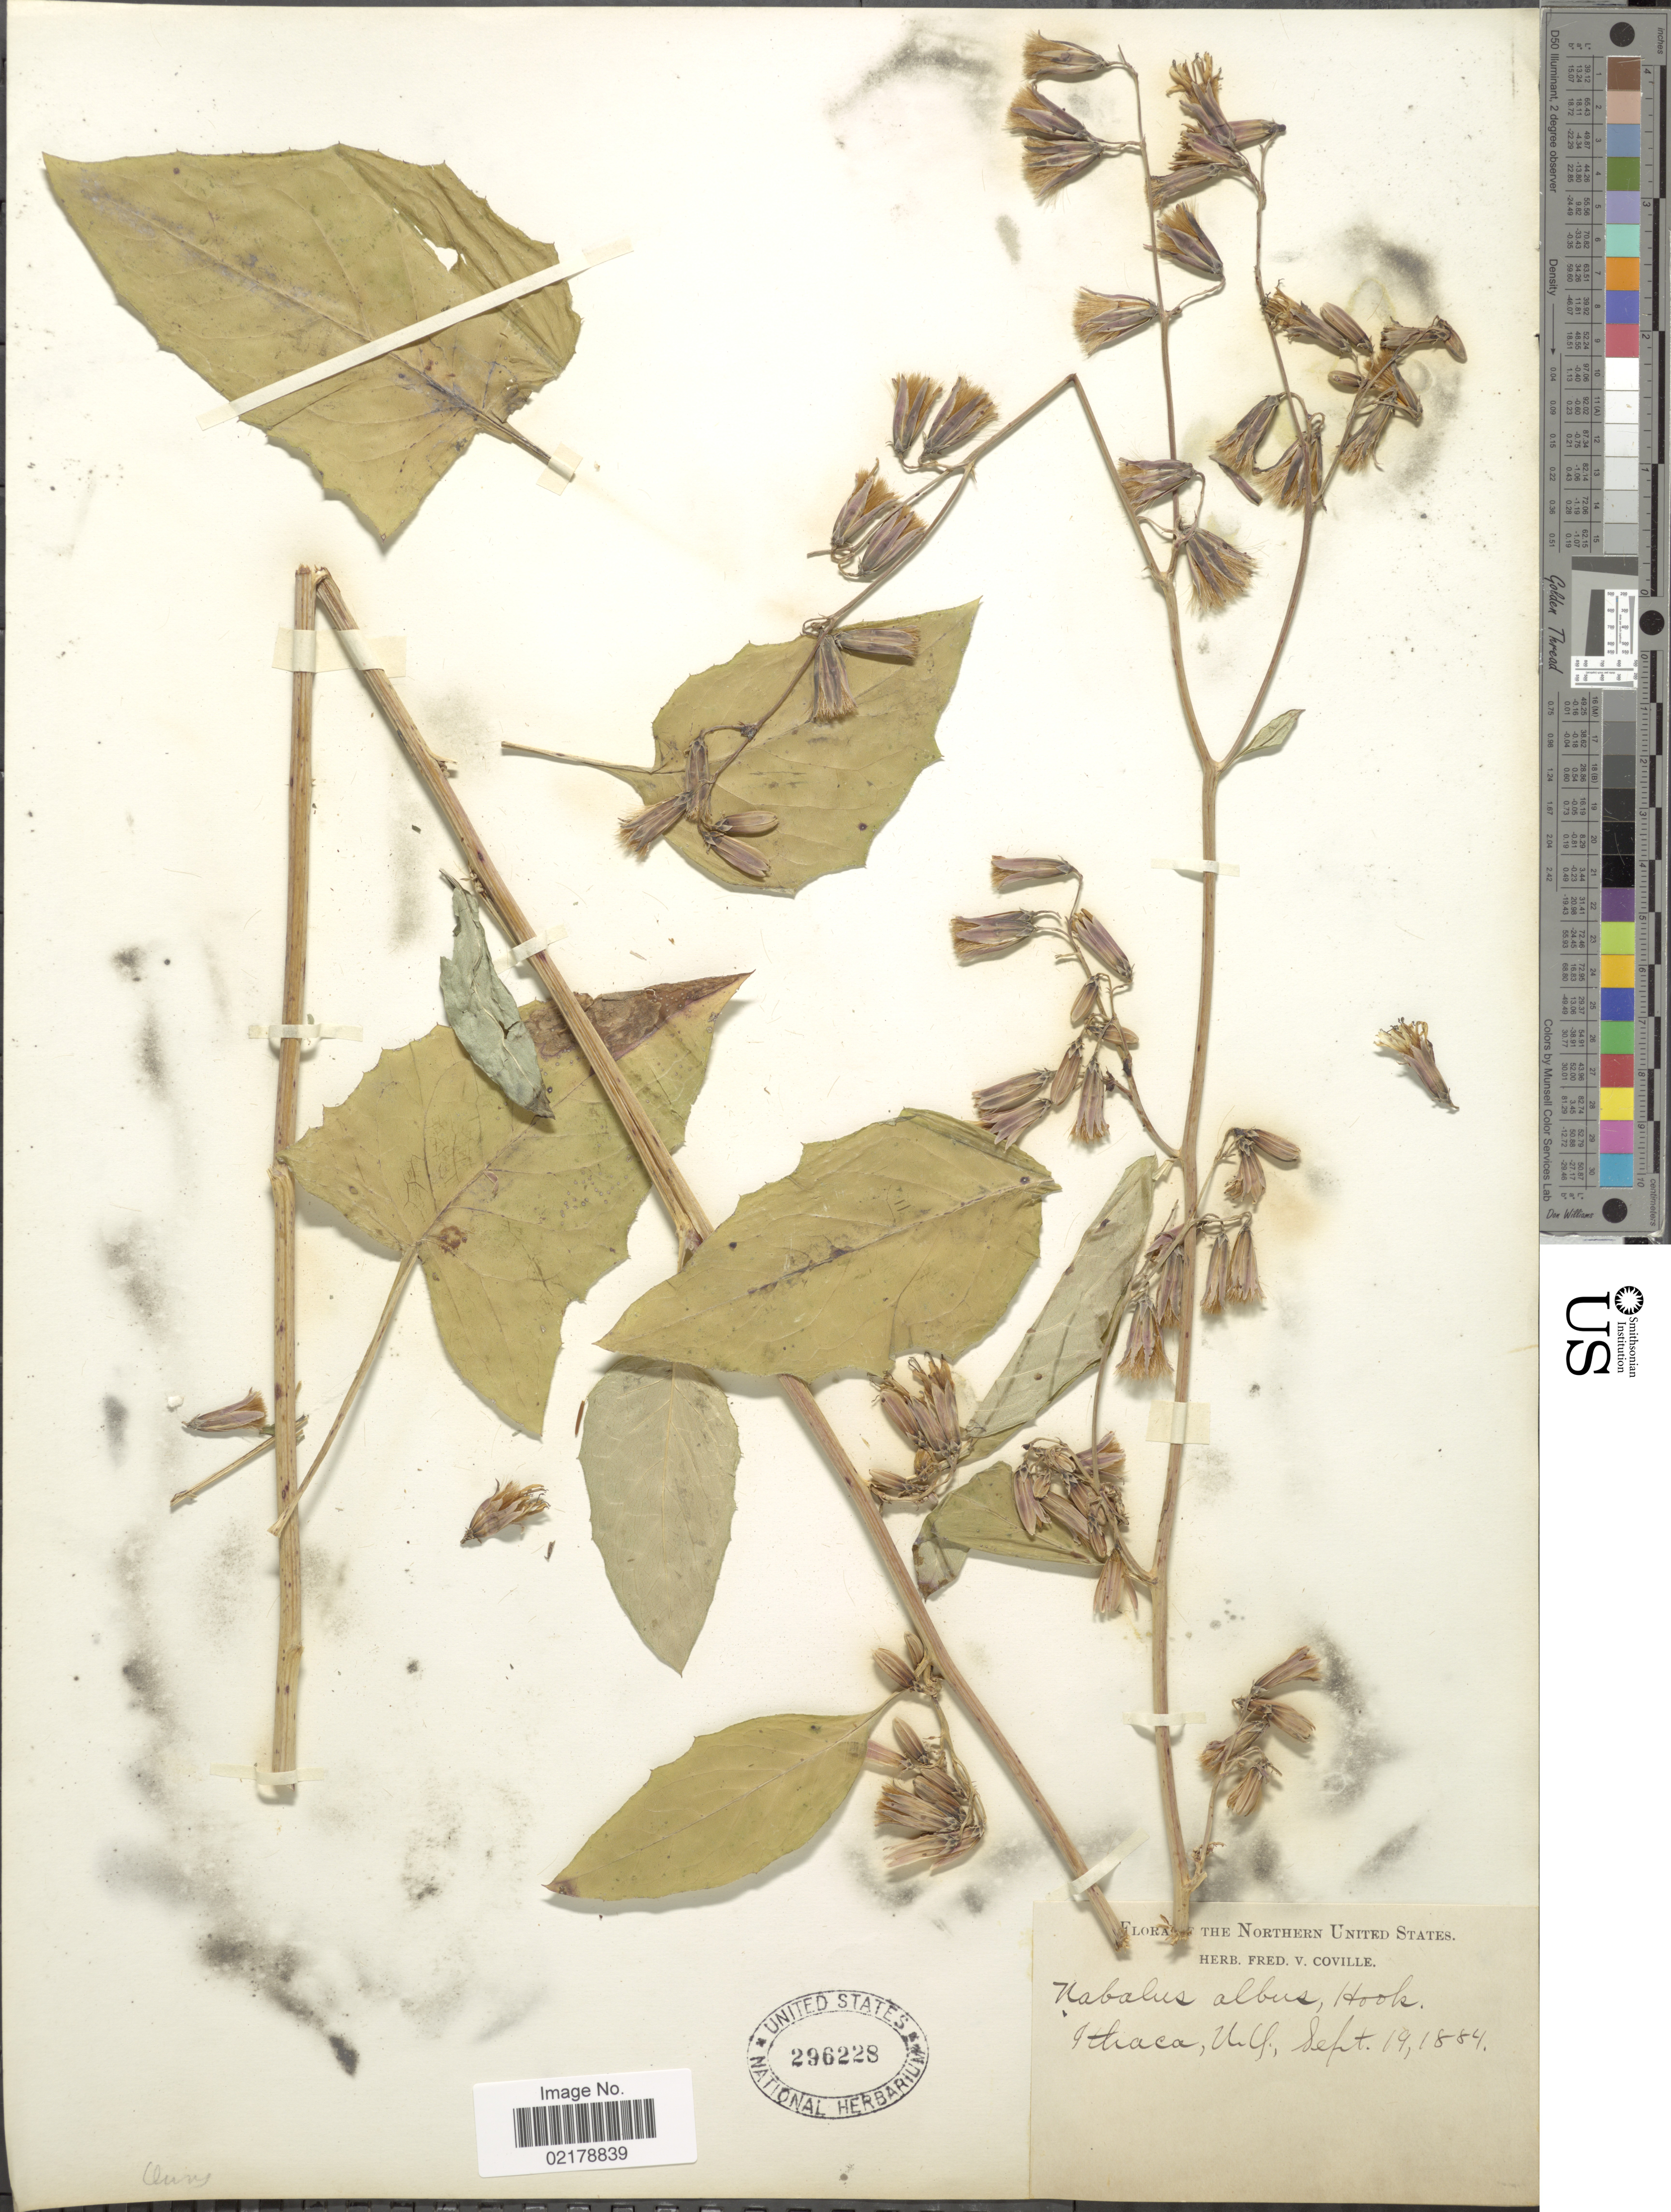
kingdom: Plantae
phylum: Tracheophyta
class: Magnoliopsida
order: Asterales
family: Asteraceae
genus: Nabalus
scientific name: Nabalus albus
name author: (L.) Hook.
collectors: ex herb. Fred. V. Coville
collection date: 1884-09-19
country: United States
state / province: New York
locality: The Northern United States, Ithaca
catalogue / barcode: US 296228